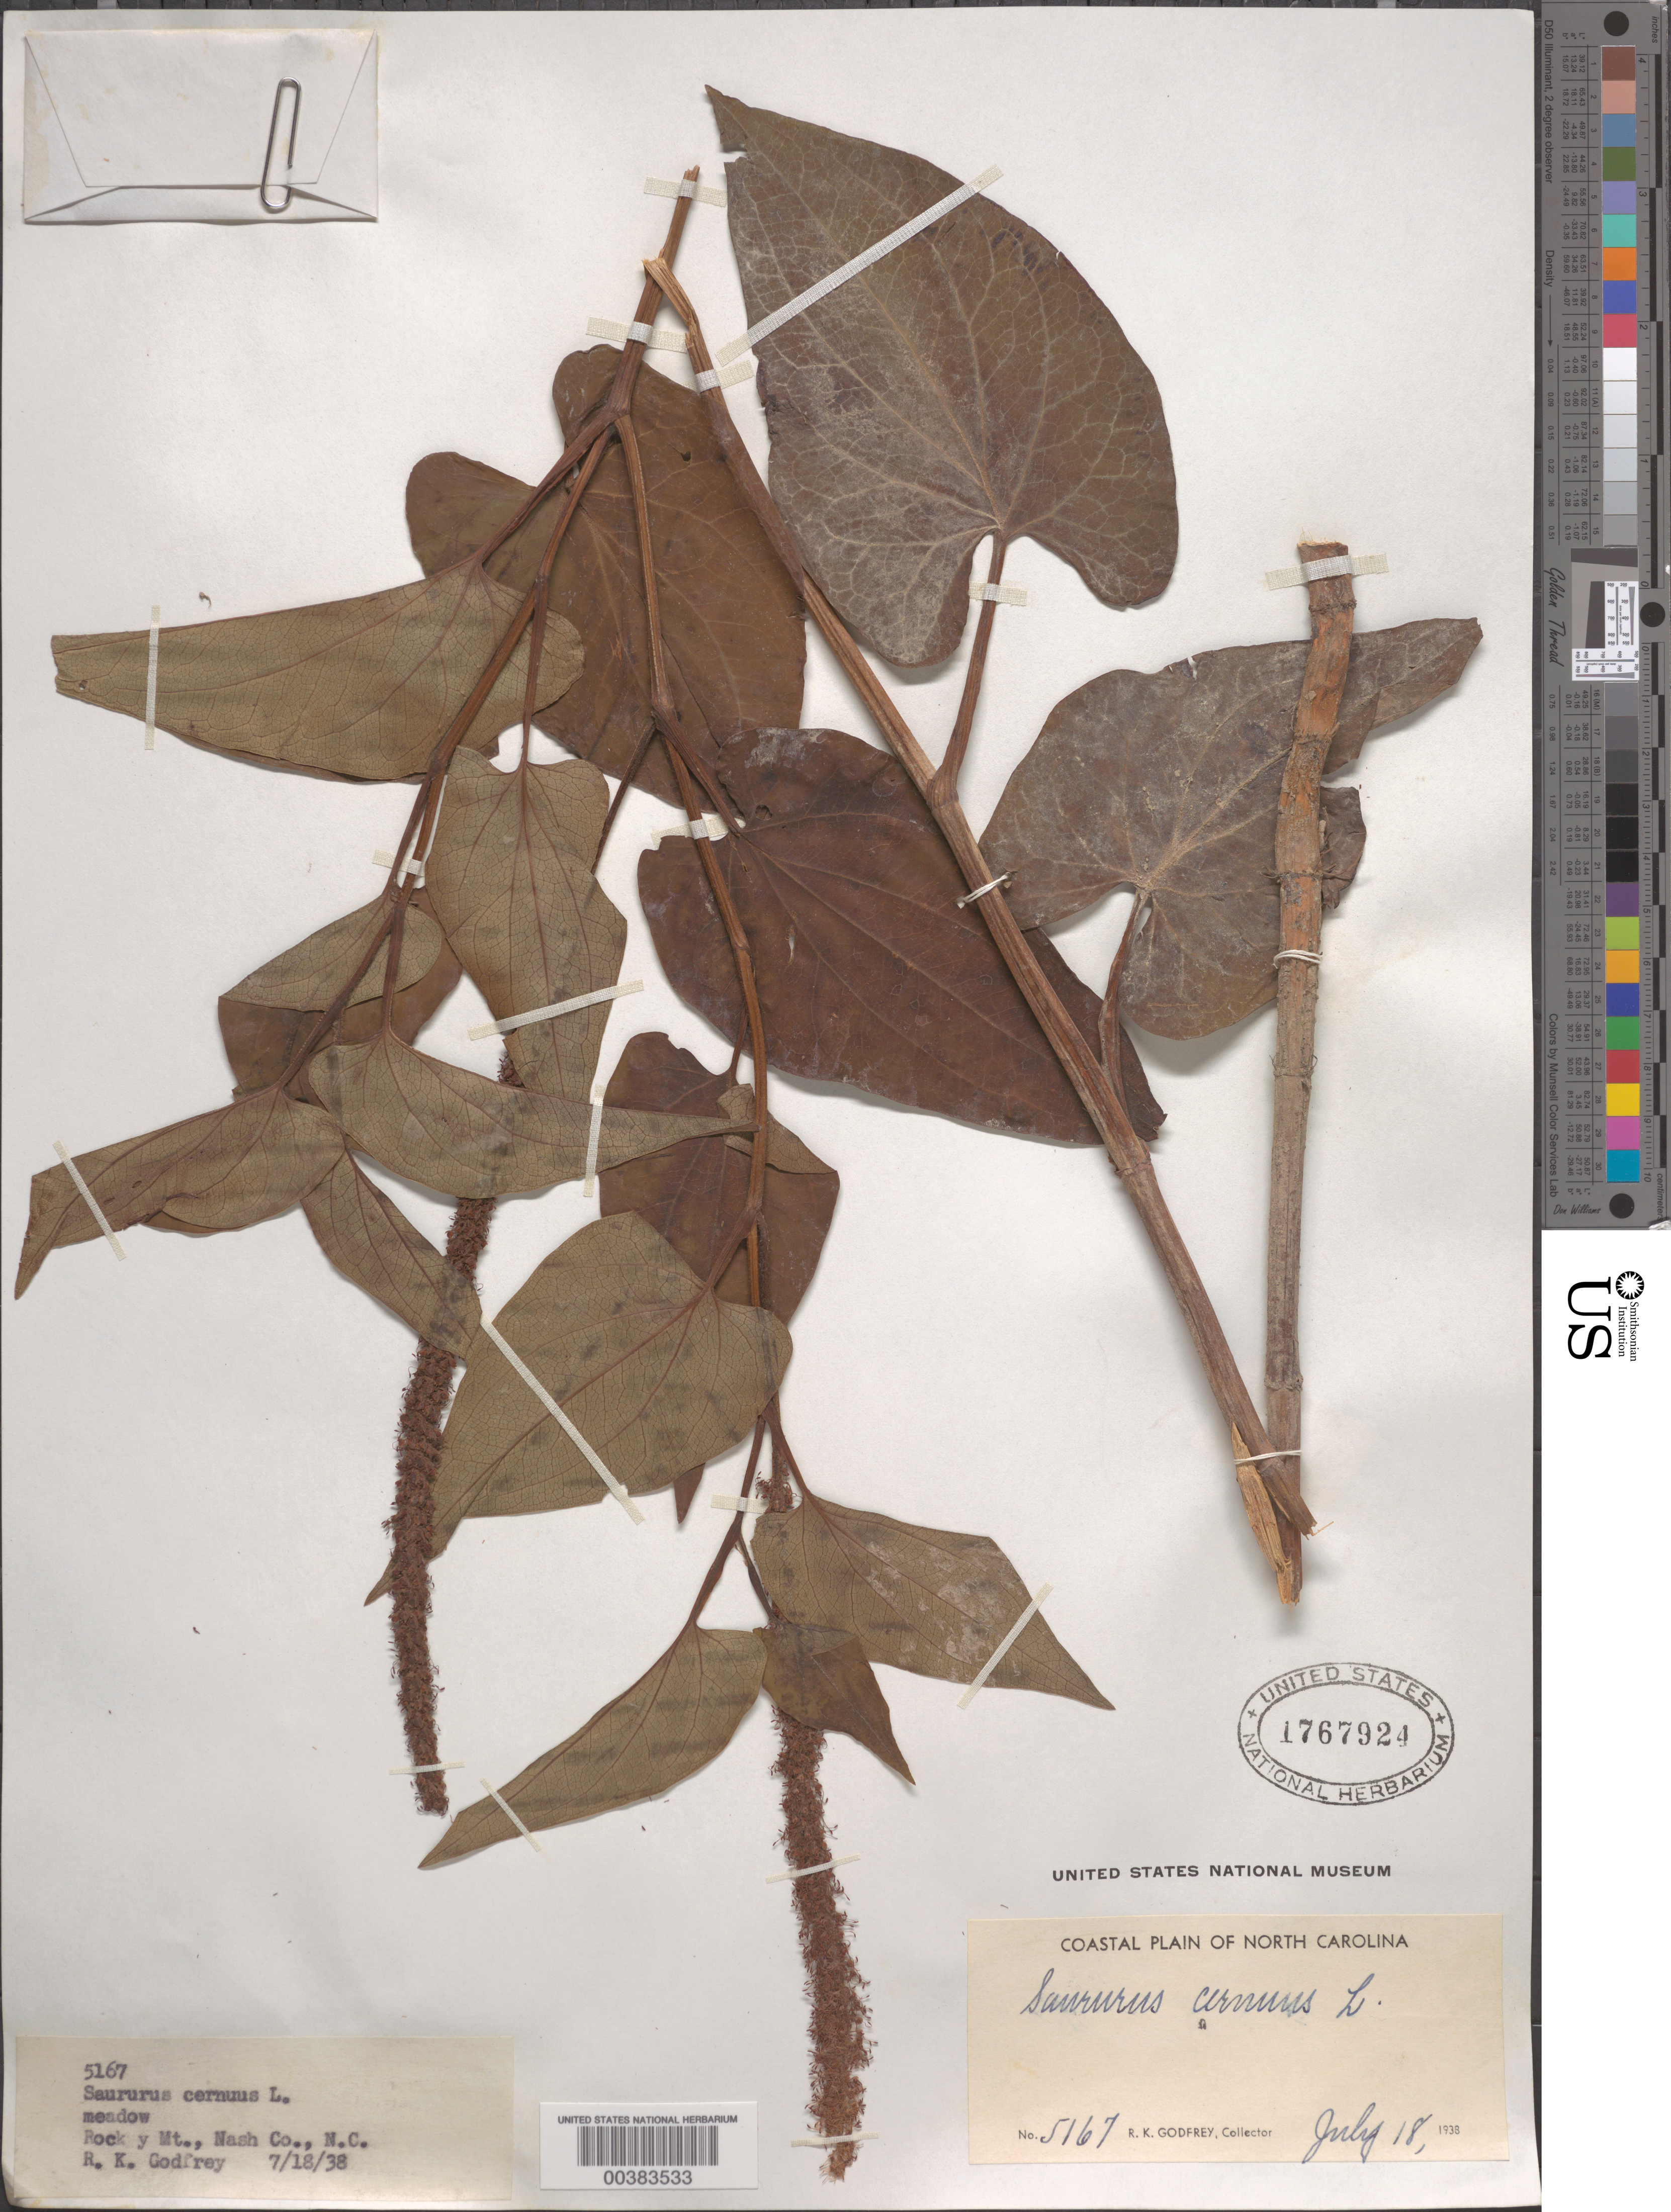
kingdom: Plantae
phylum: Tracheophyta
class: Magnoliopsida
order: Piperales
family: Saururaceae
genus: Saururus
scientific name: Saururus cernuus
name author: L.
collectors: R. K. Godfrey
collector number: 5167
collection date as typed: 18 Jul 1938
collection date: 1938-07-18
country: United States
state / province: North Carolina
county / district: Nash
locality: Rocky mt.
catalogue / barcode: US 1767924